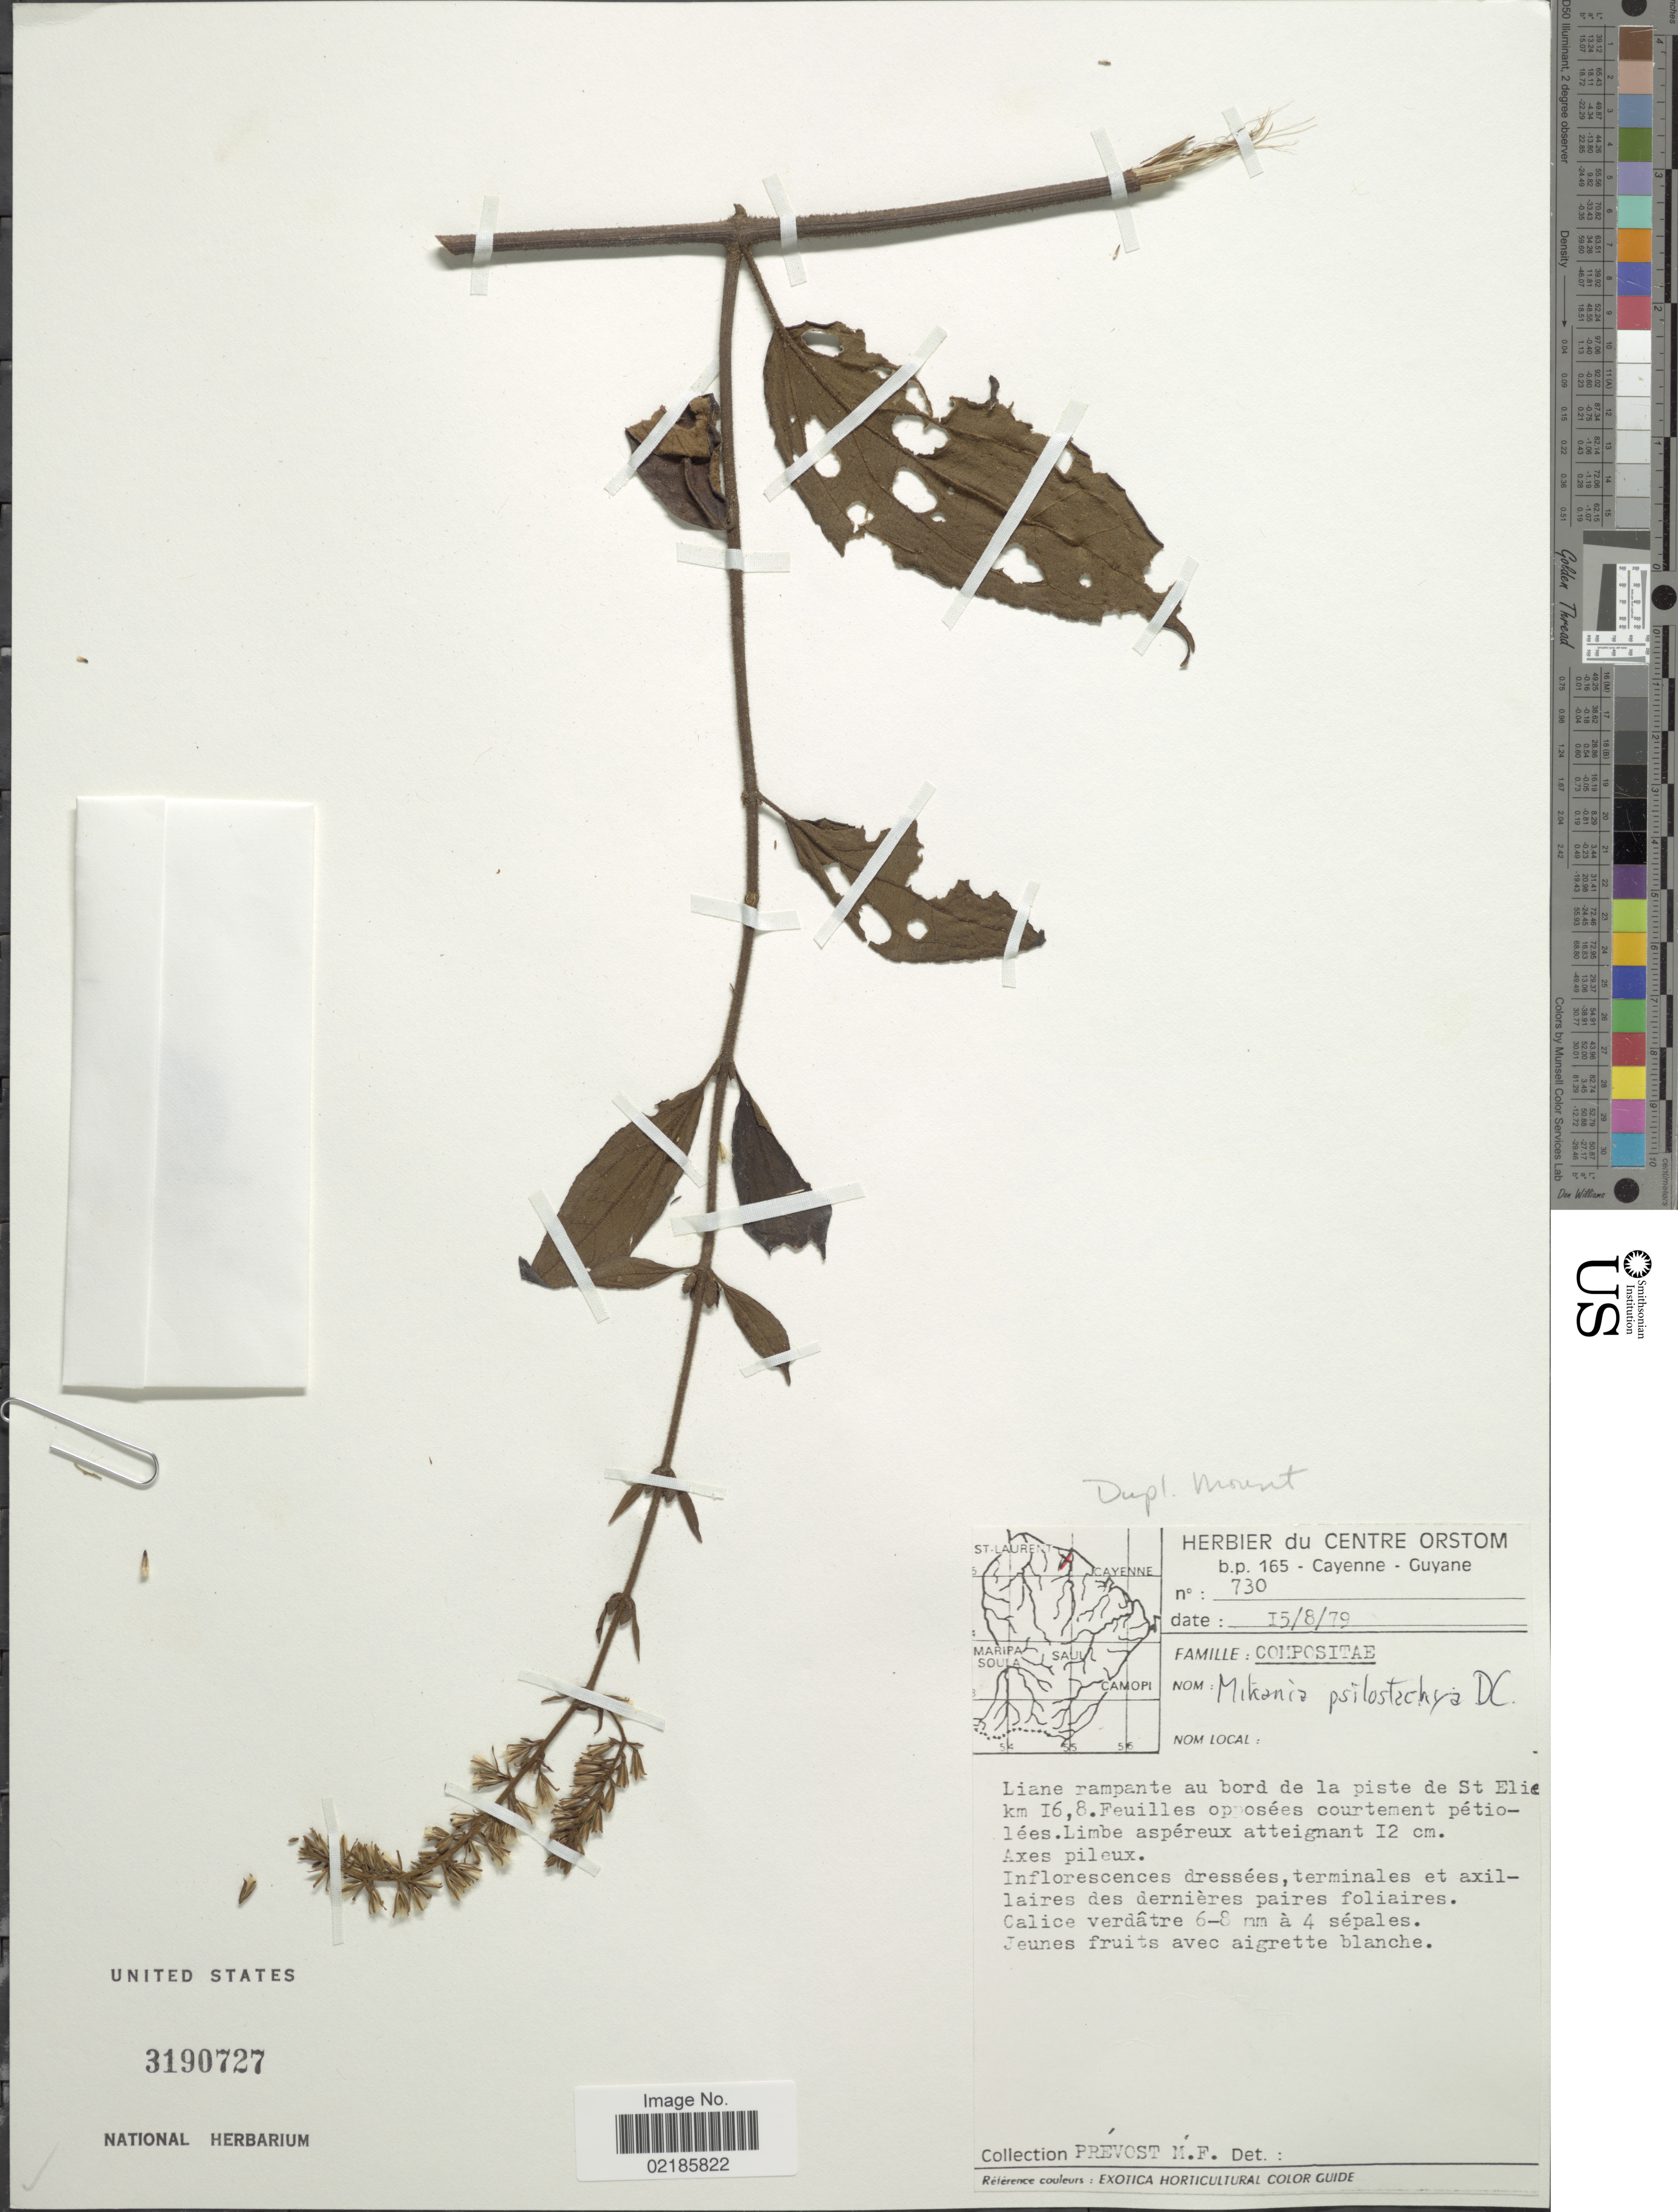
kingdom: Plantae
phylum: Tracheophyta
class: Magnoliopsida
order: Asterales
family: Asteraceae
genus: Mikania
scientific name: Mikania psilostachya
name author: DC.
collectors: M.-F. Prévost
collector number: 730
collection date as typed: Transcribed d/m/y: 15/8/79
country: French Guiana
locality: Liane rampante au bord de la piste de St Elie km 16,8.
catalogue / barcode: US 3190727